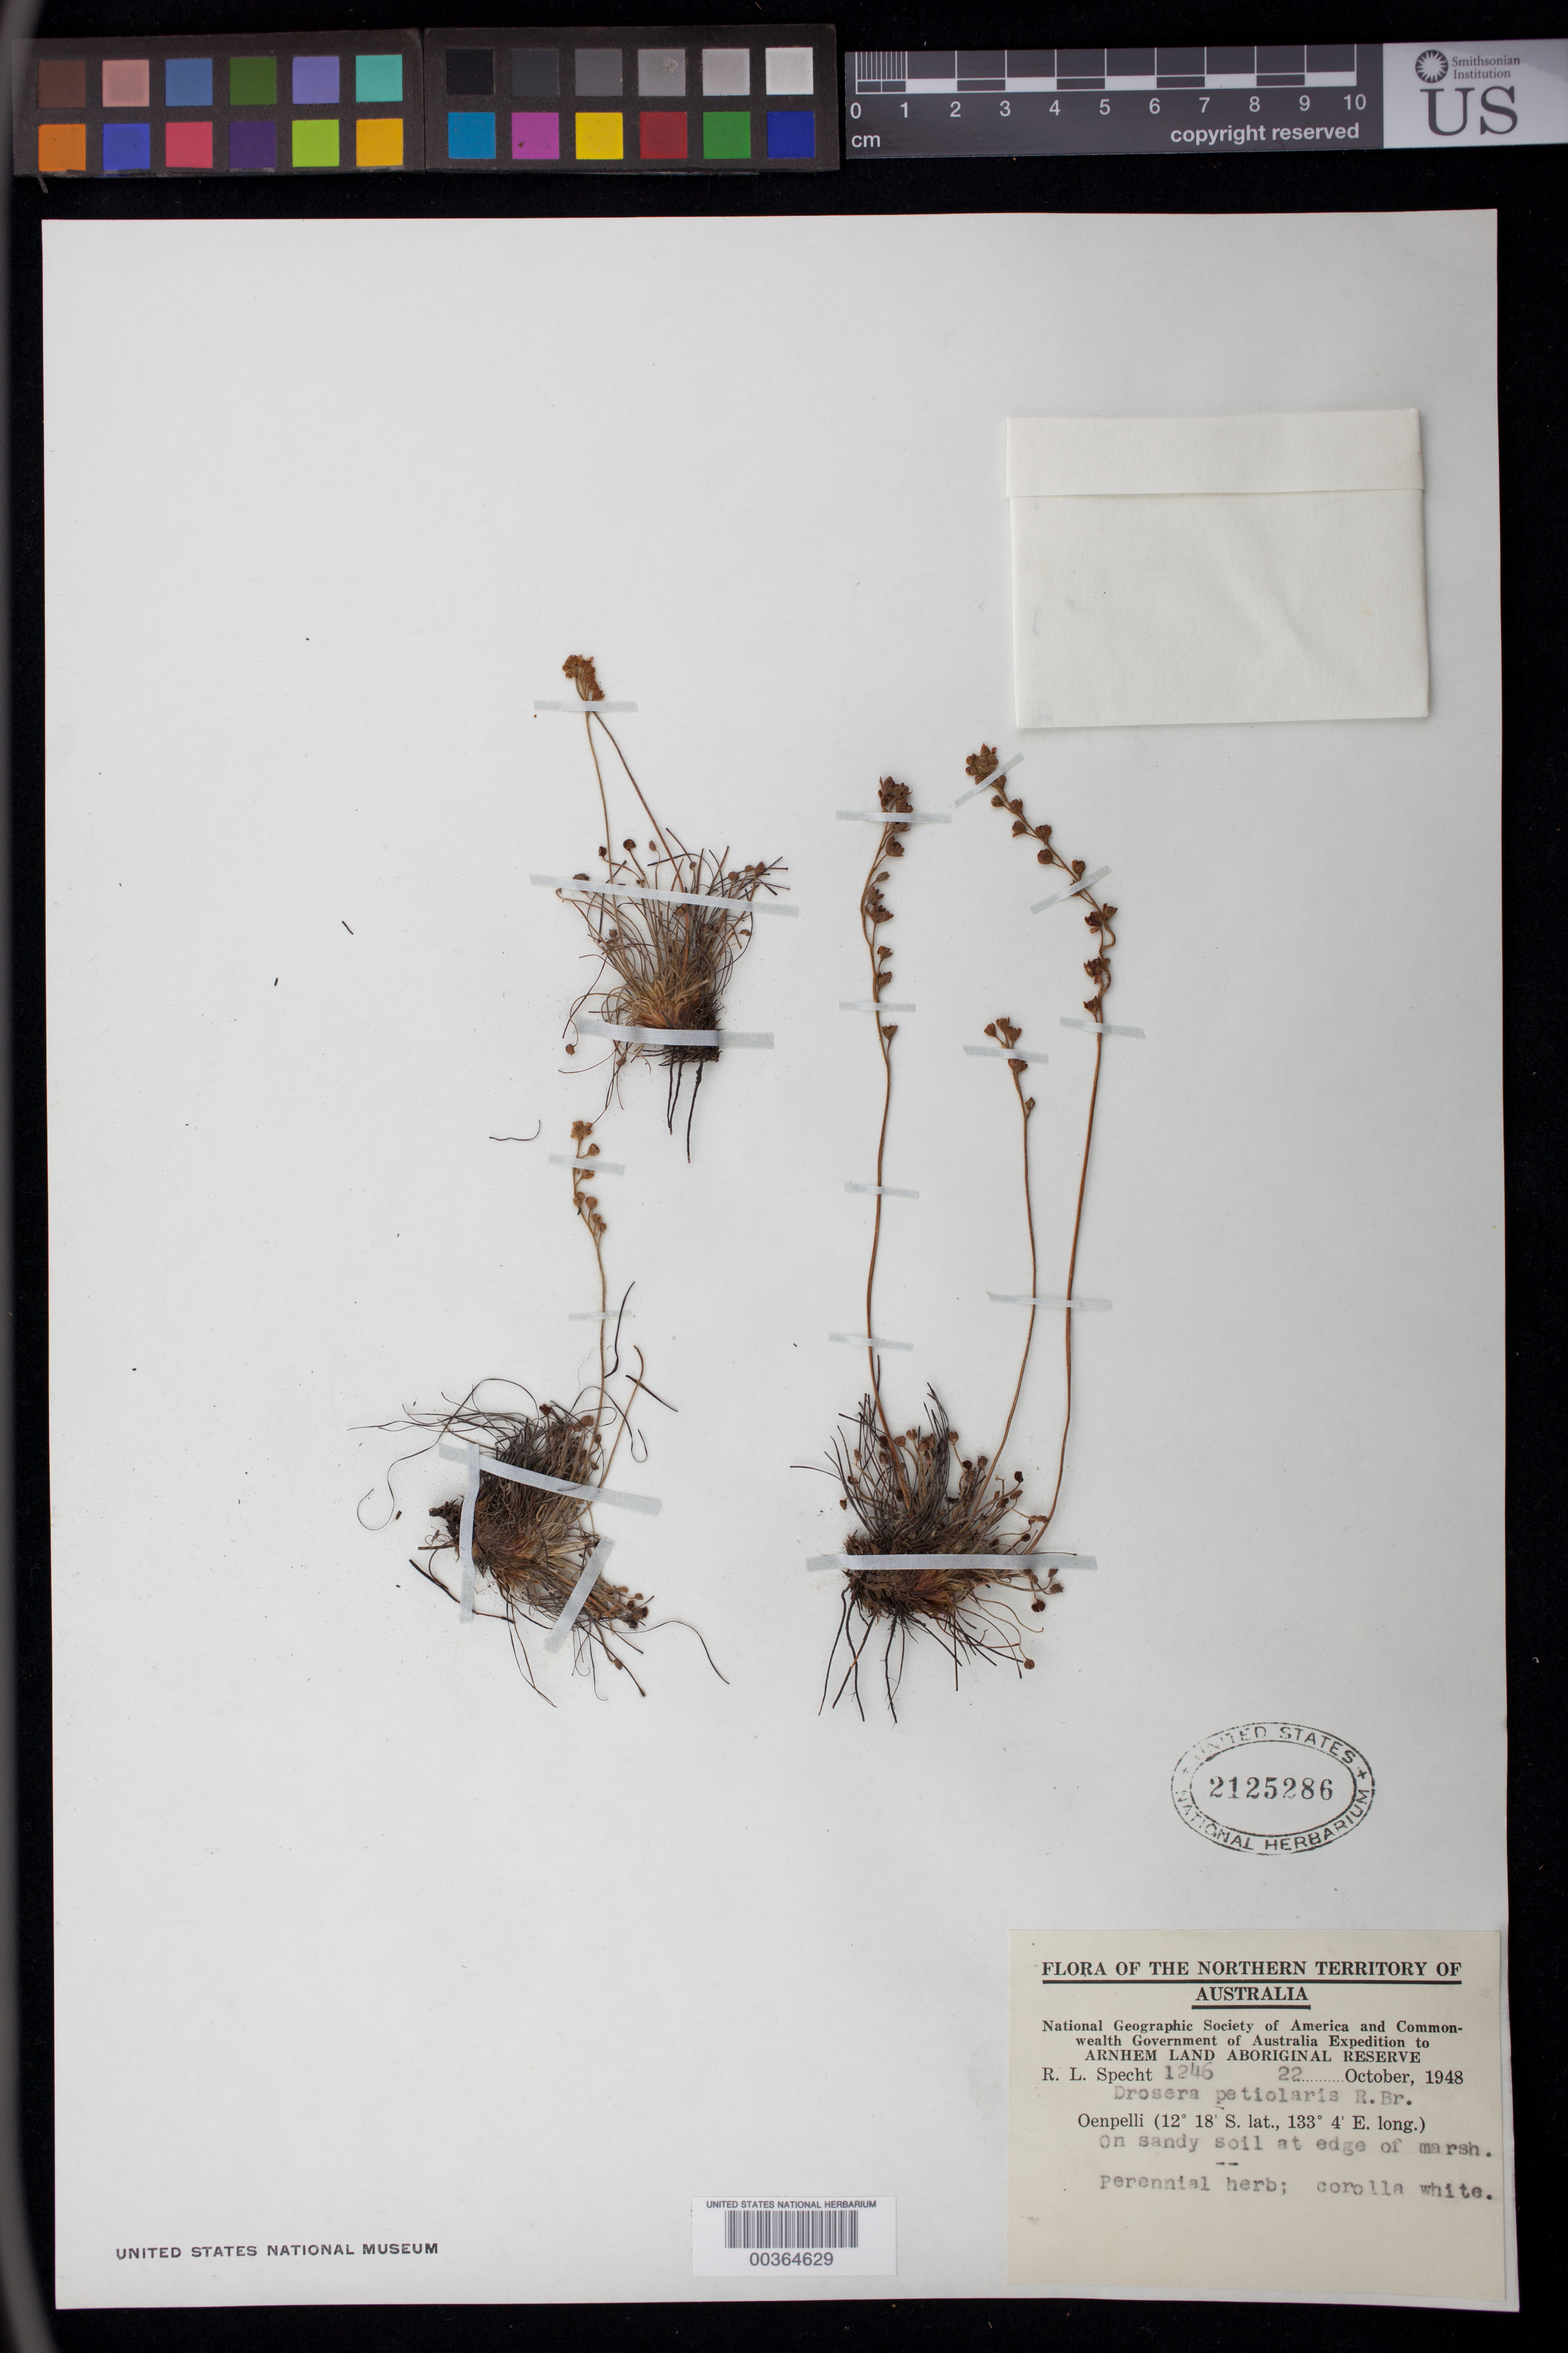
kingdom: Plantae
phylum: Tracheophyta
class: Magnoliopsida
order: Caryophyllales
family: Droseraceae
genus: Drosera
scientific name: Drosera petiolaris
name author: R. Br. ex DC.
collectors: R. L. Specht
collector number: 1246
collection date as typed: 22 Oct 1948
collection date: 1948-10-22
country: Australia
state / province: Northern Territory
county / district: West Arnhem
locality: Oenpelli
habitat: On sandy soil at edge of marsh.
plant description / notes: Perennial herb; corolla white.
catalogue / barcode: US 2125286